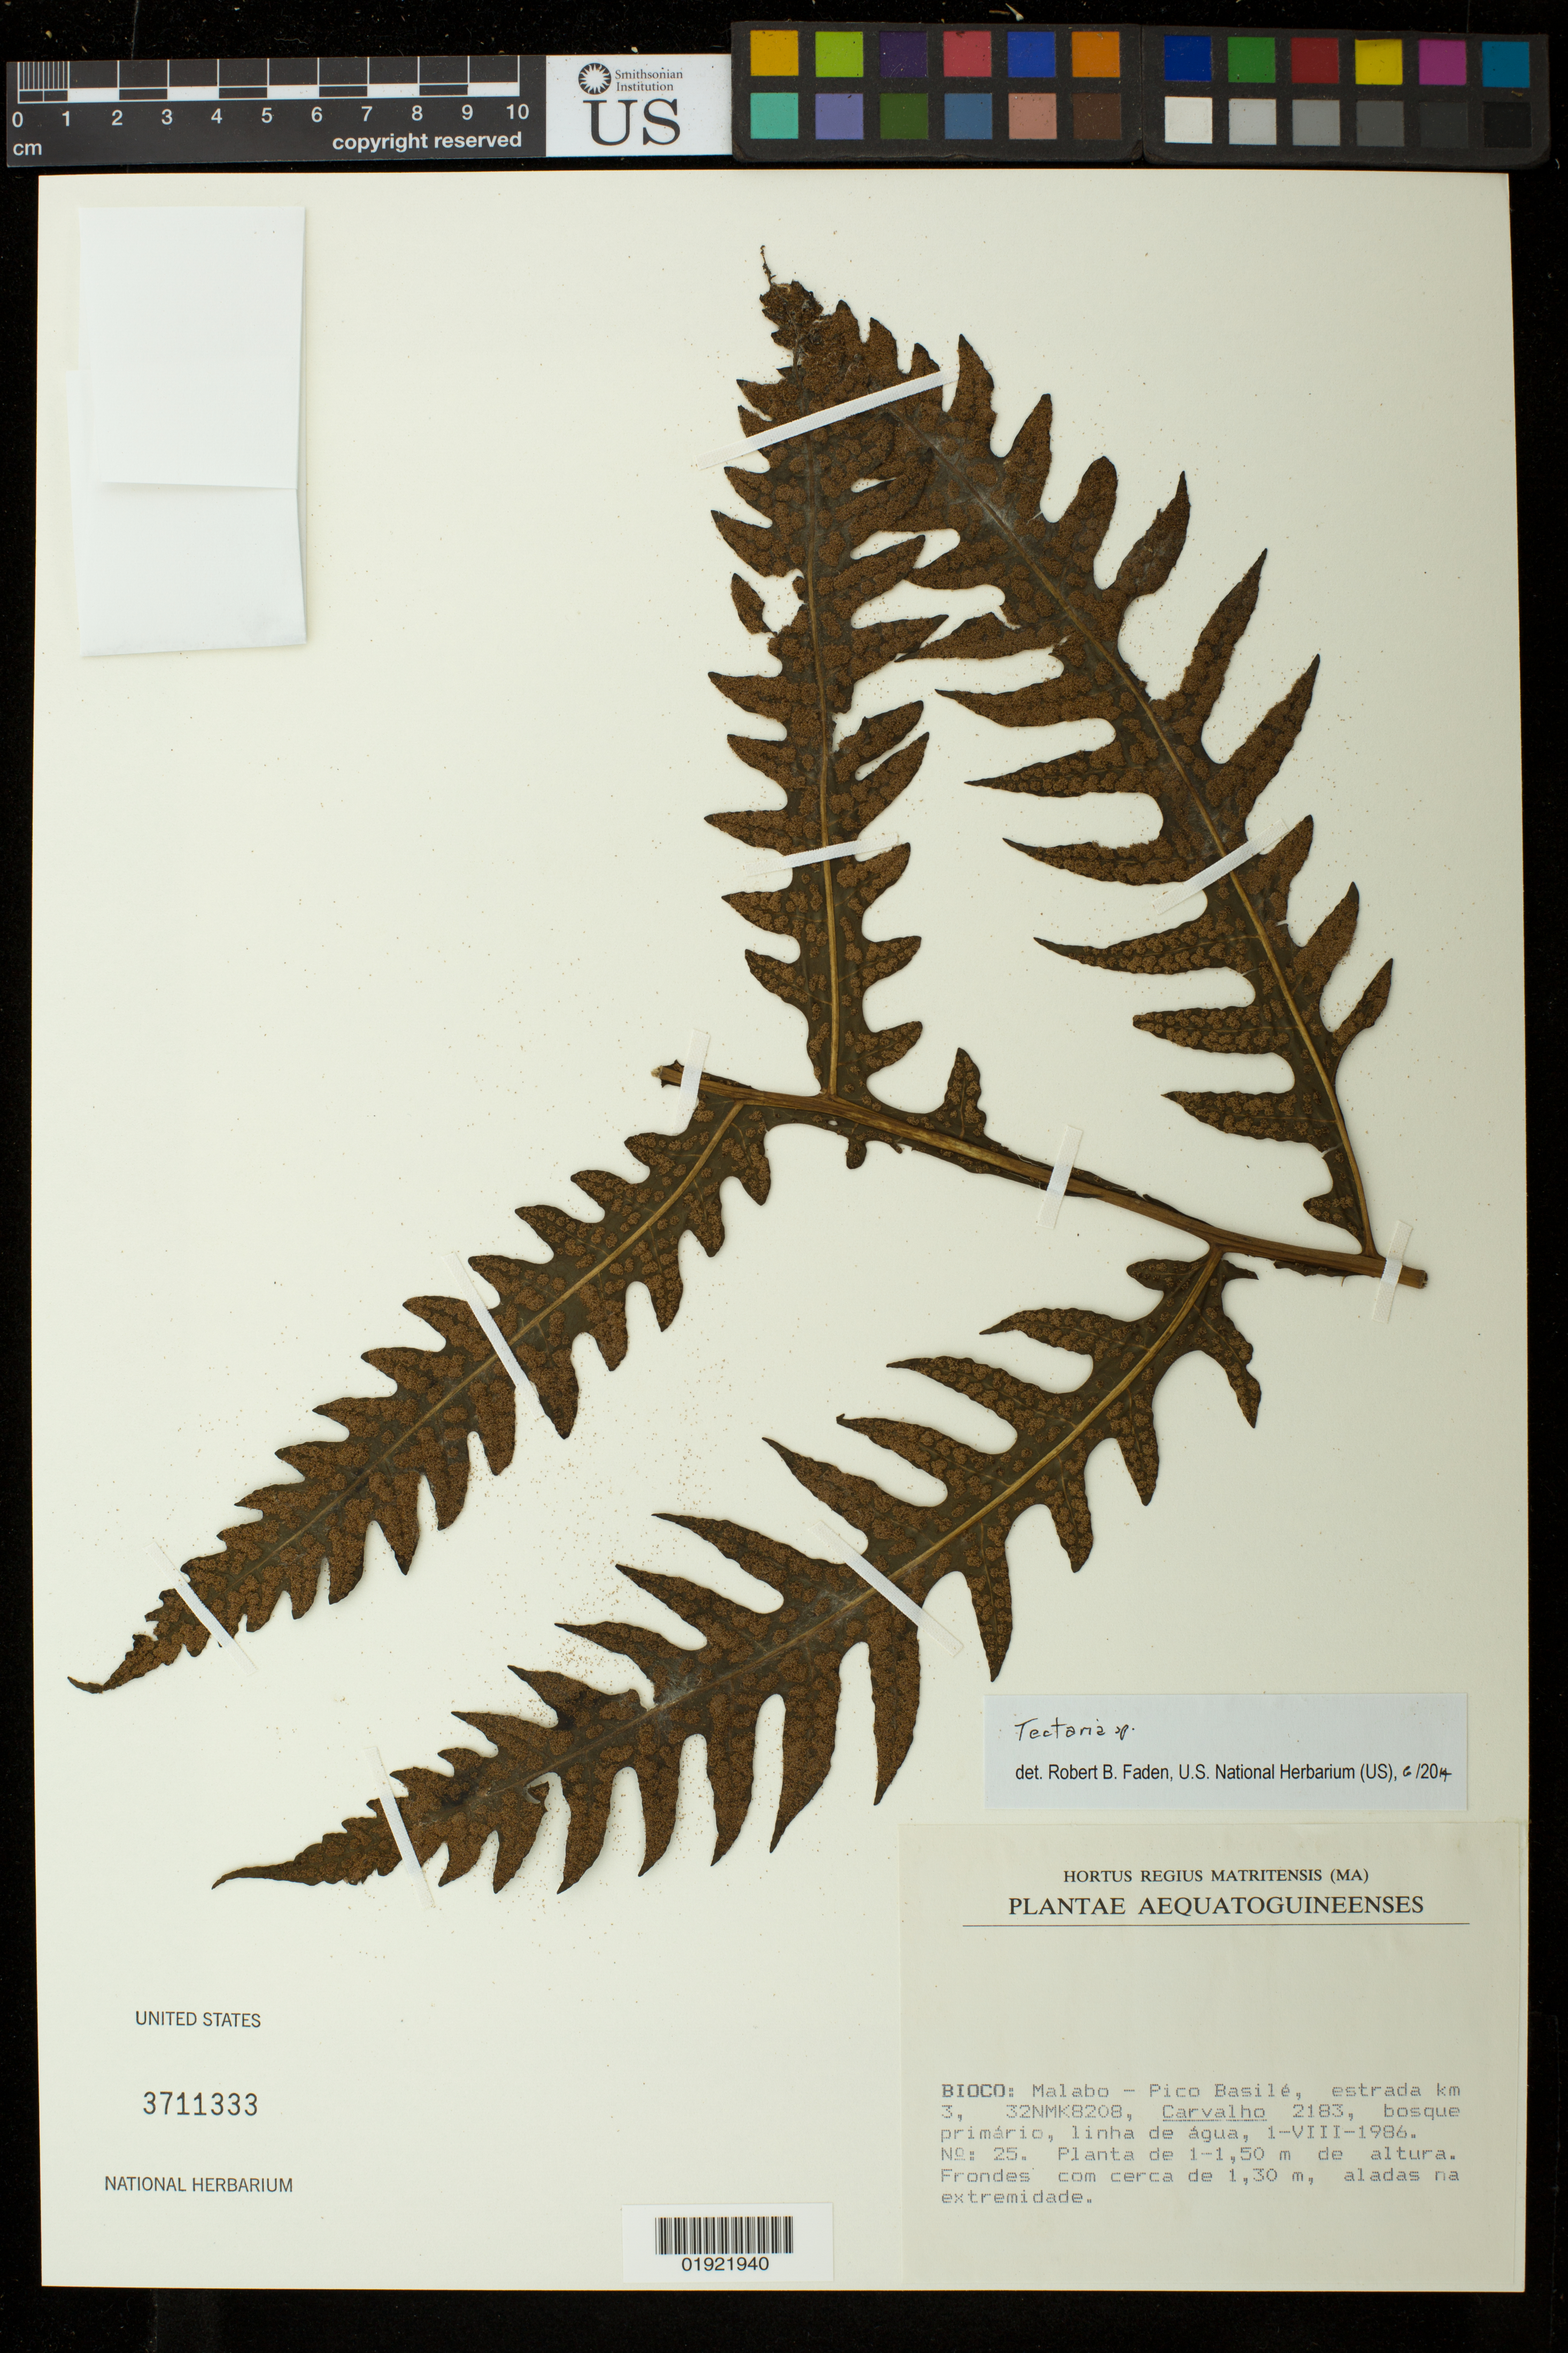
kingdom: Plantae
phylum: Tracheophyta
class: Polypodiopsida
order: Polypodiales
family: Tectariaceae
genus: Tectaria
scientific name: Tectaria sp.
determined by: Faden, Robert B., (US), Smithsonian Institution - National Museum of Natural History (UNITED STATES)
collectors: Carvalho, --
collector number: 2183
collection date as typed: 1-VIII-1986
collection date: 1986-08-01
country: Equatorial Guinea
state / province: Bioko Norte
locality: Malabo-Pico Basile, estrada km 3, 32MNK8208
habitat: bosque primario, linha de agua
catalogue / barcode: US 3711333